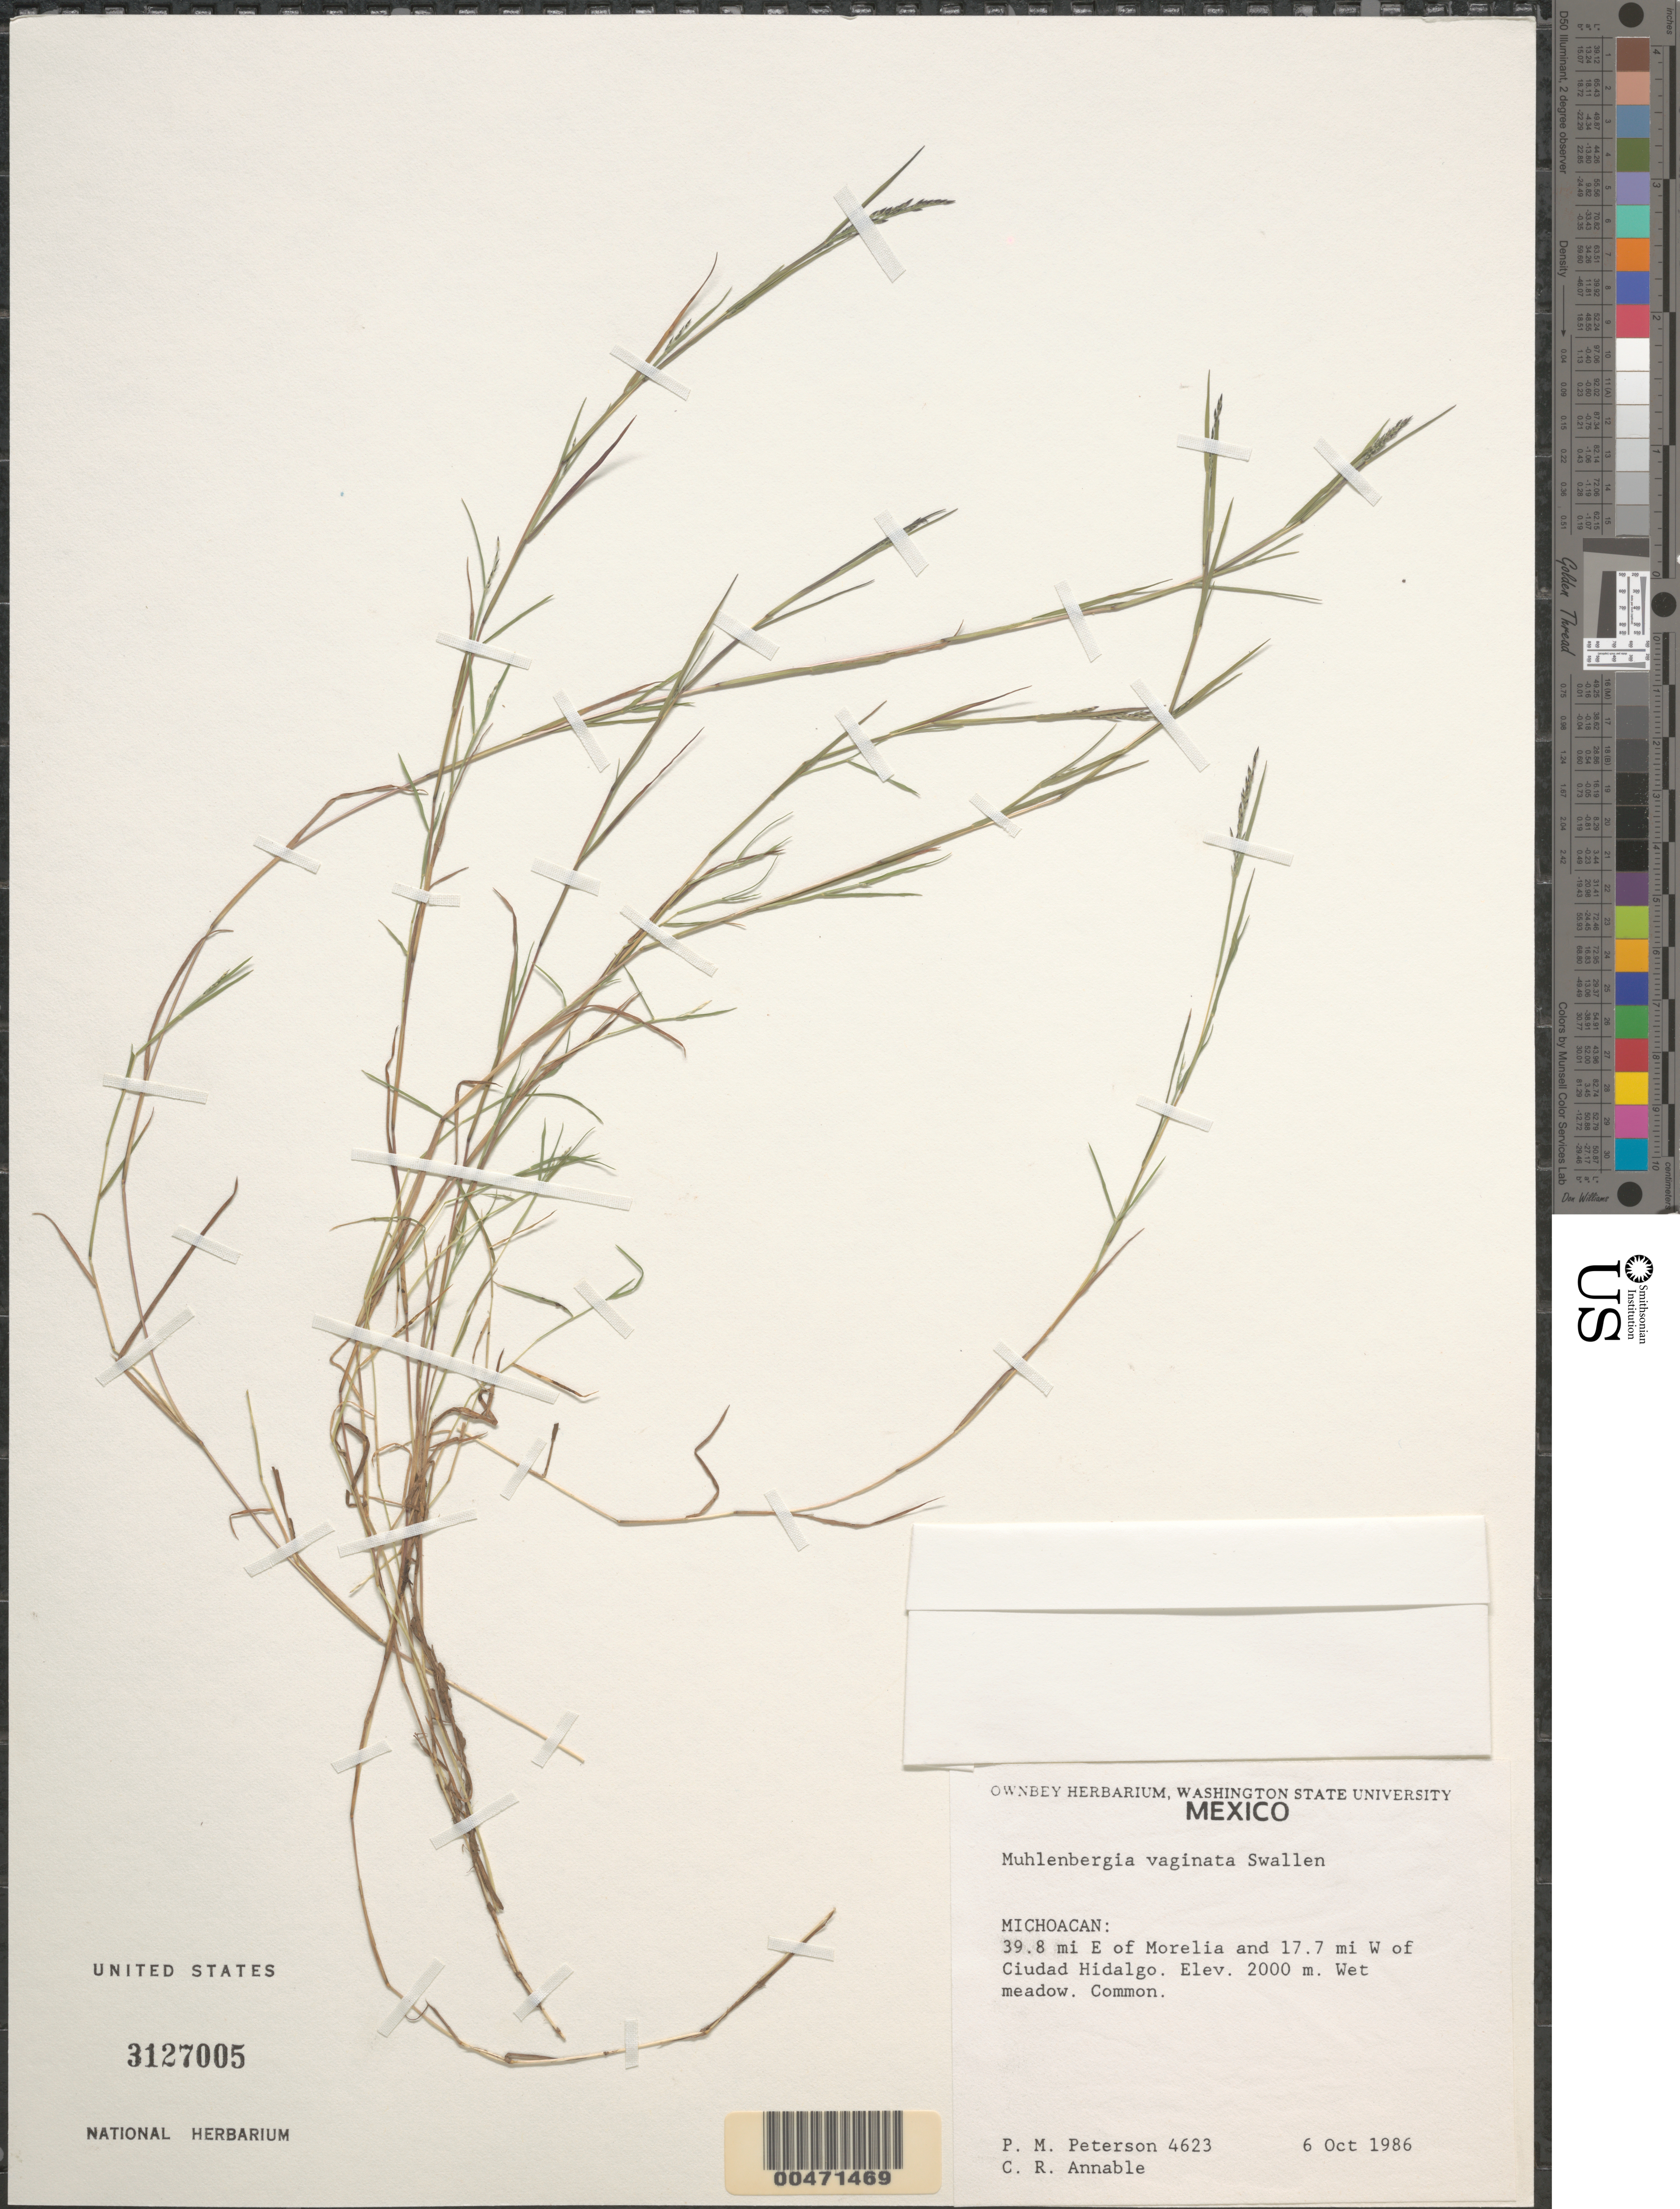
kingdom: Plantae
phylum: Tracheophyta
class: Liliopsida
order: Poales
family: Poaceae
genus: Muhlenbergia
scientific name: Muhlenbergia vaginata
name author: Swallen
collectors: P. M. Peterson & C. R. Annable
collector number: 04623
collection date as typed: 06 Oct 1986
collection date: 1986-10-06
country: Mexico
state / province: Michoacán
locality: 39.8 mi E of Morelia and 17.7 mi W of Ciudad Hidalgo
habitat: Wet meadow.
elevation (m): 2000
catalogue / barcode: US 3127005